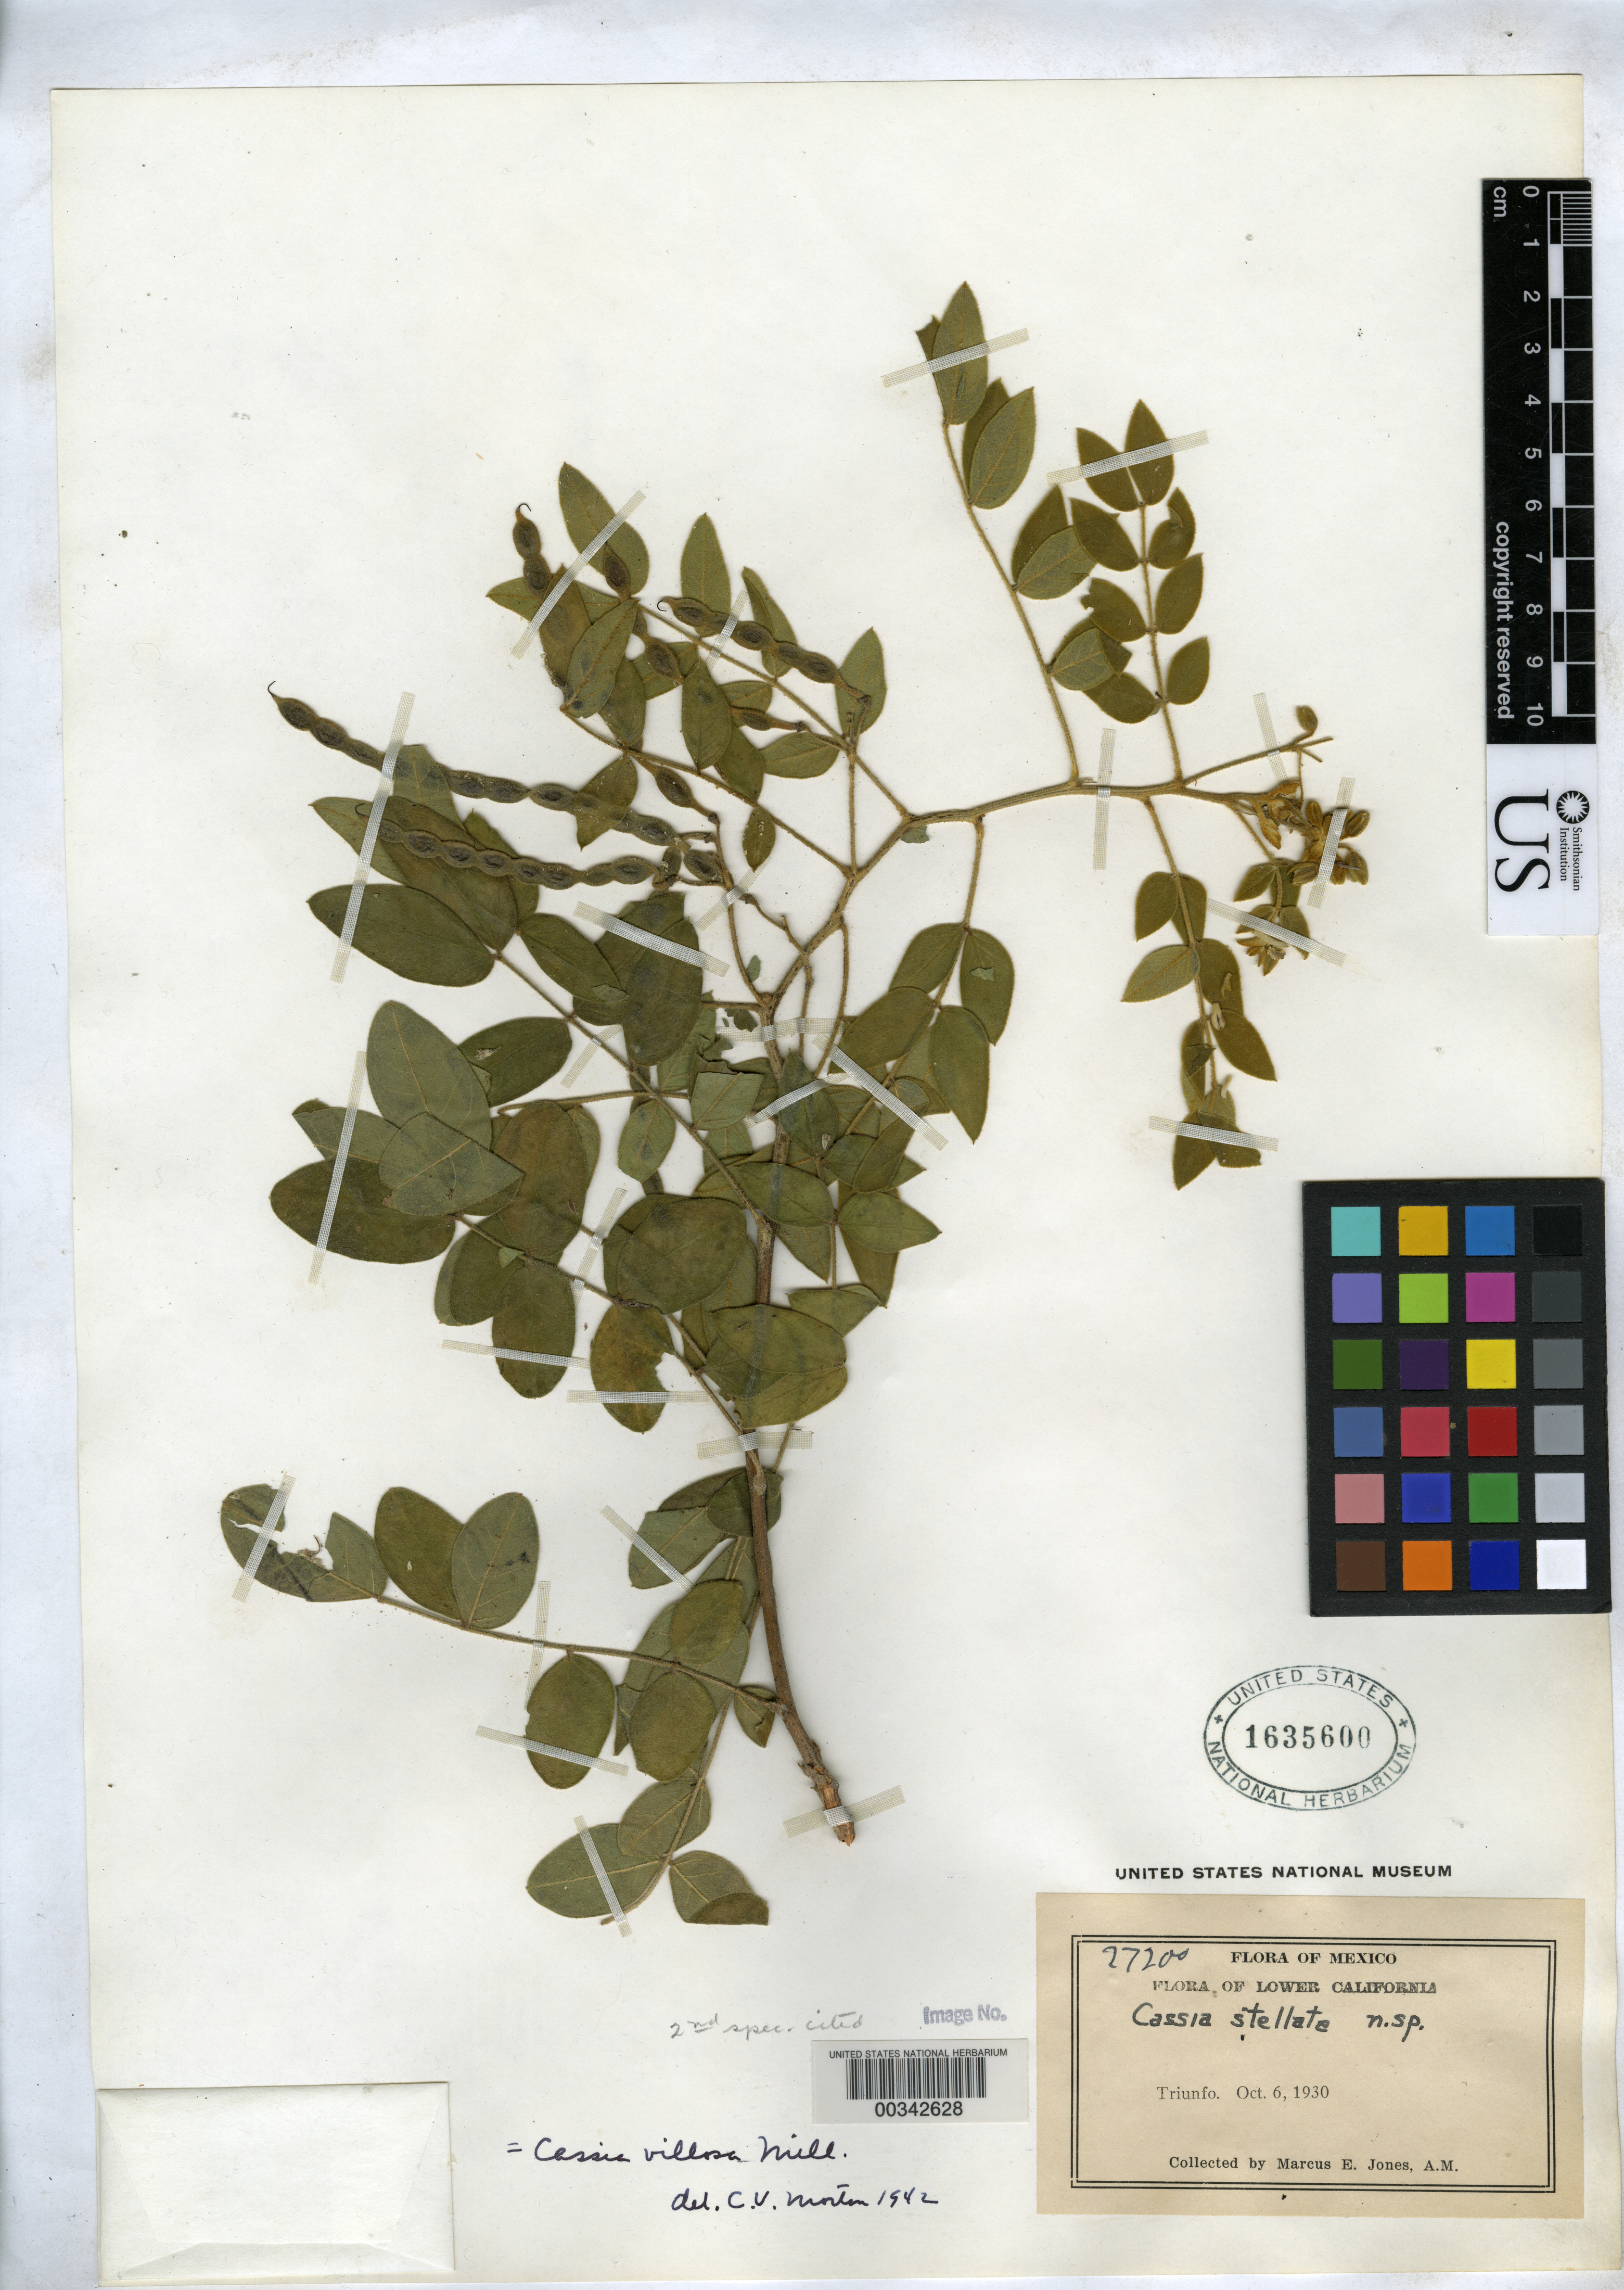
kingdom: Plantae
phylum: Tracheophyta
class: Magnoliopsida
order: Fabales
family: Fabaceae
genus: Cassia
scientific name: Cassia stellata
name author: M.E. Jones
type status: Syntype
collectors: M. E. Jones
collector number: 27200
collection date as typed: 06 Oct 1930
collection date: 1930-10-06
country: Mexico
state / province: Baja California Sur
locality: Triunfo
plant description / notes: Protologue (mis?) cites collection date for Jones 27200 as 7 Oct. 1930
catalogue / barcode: US 1635600